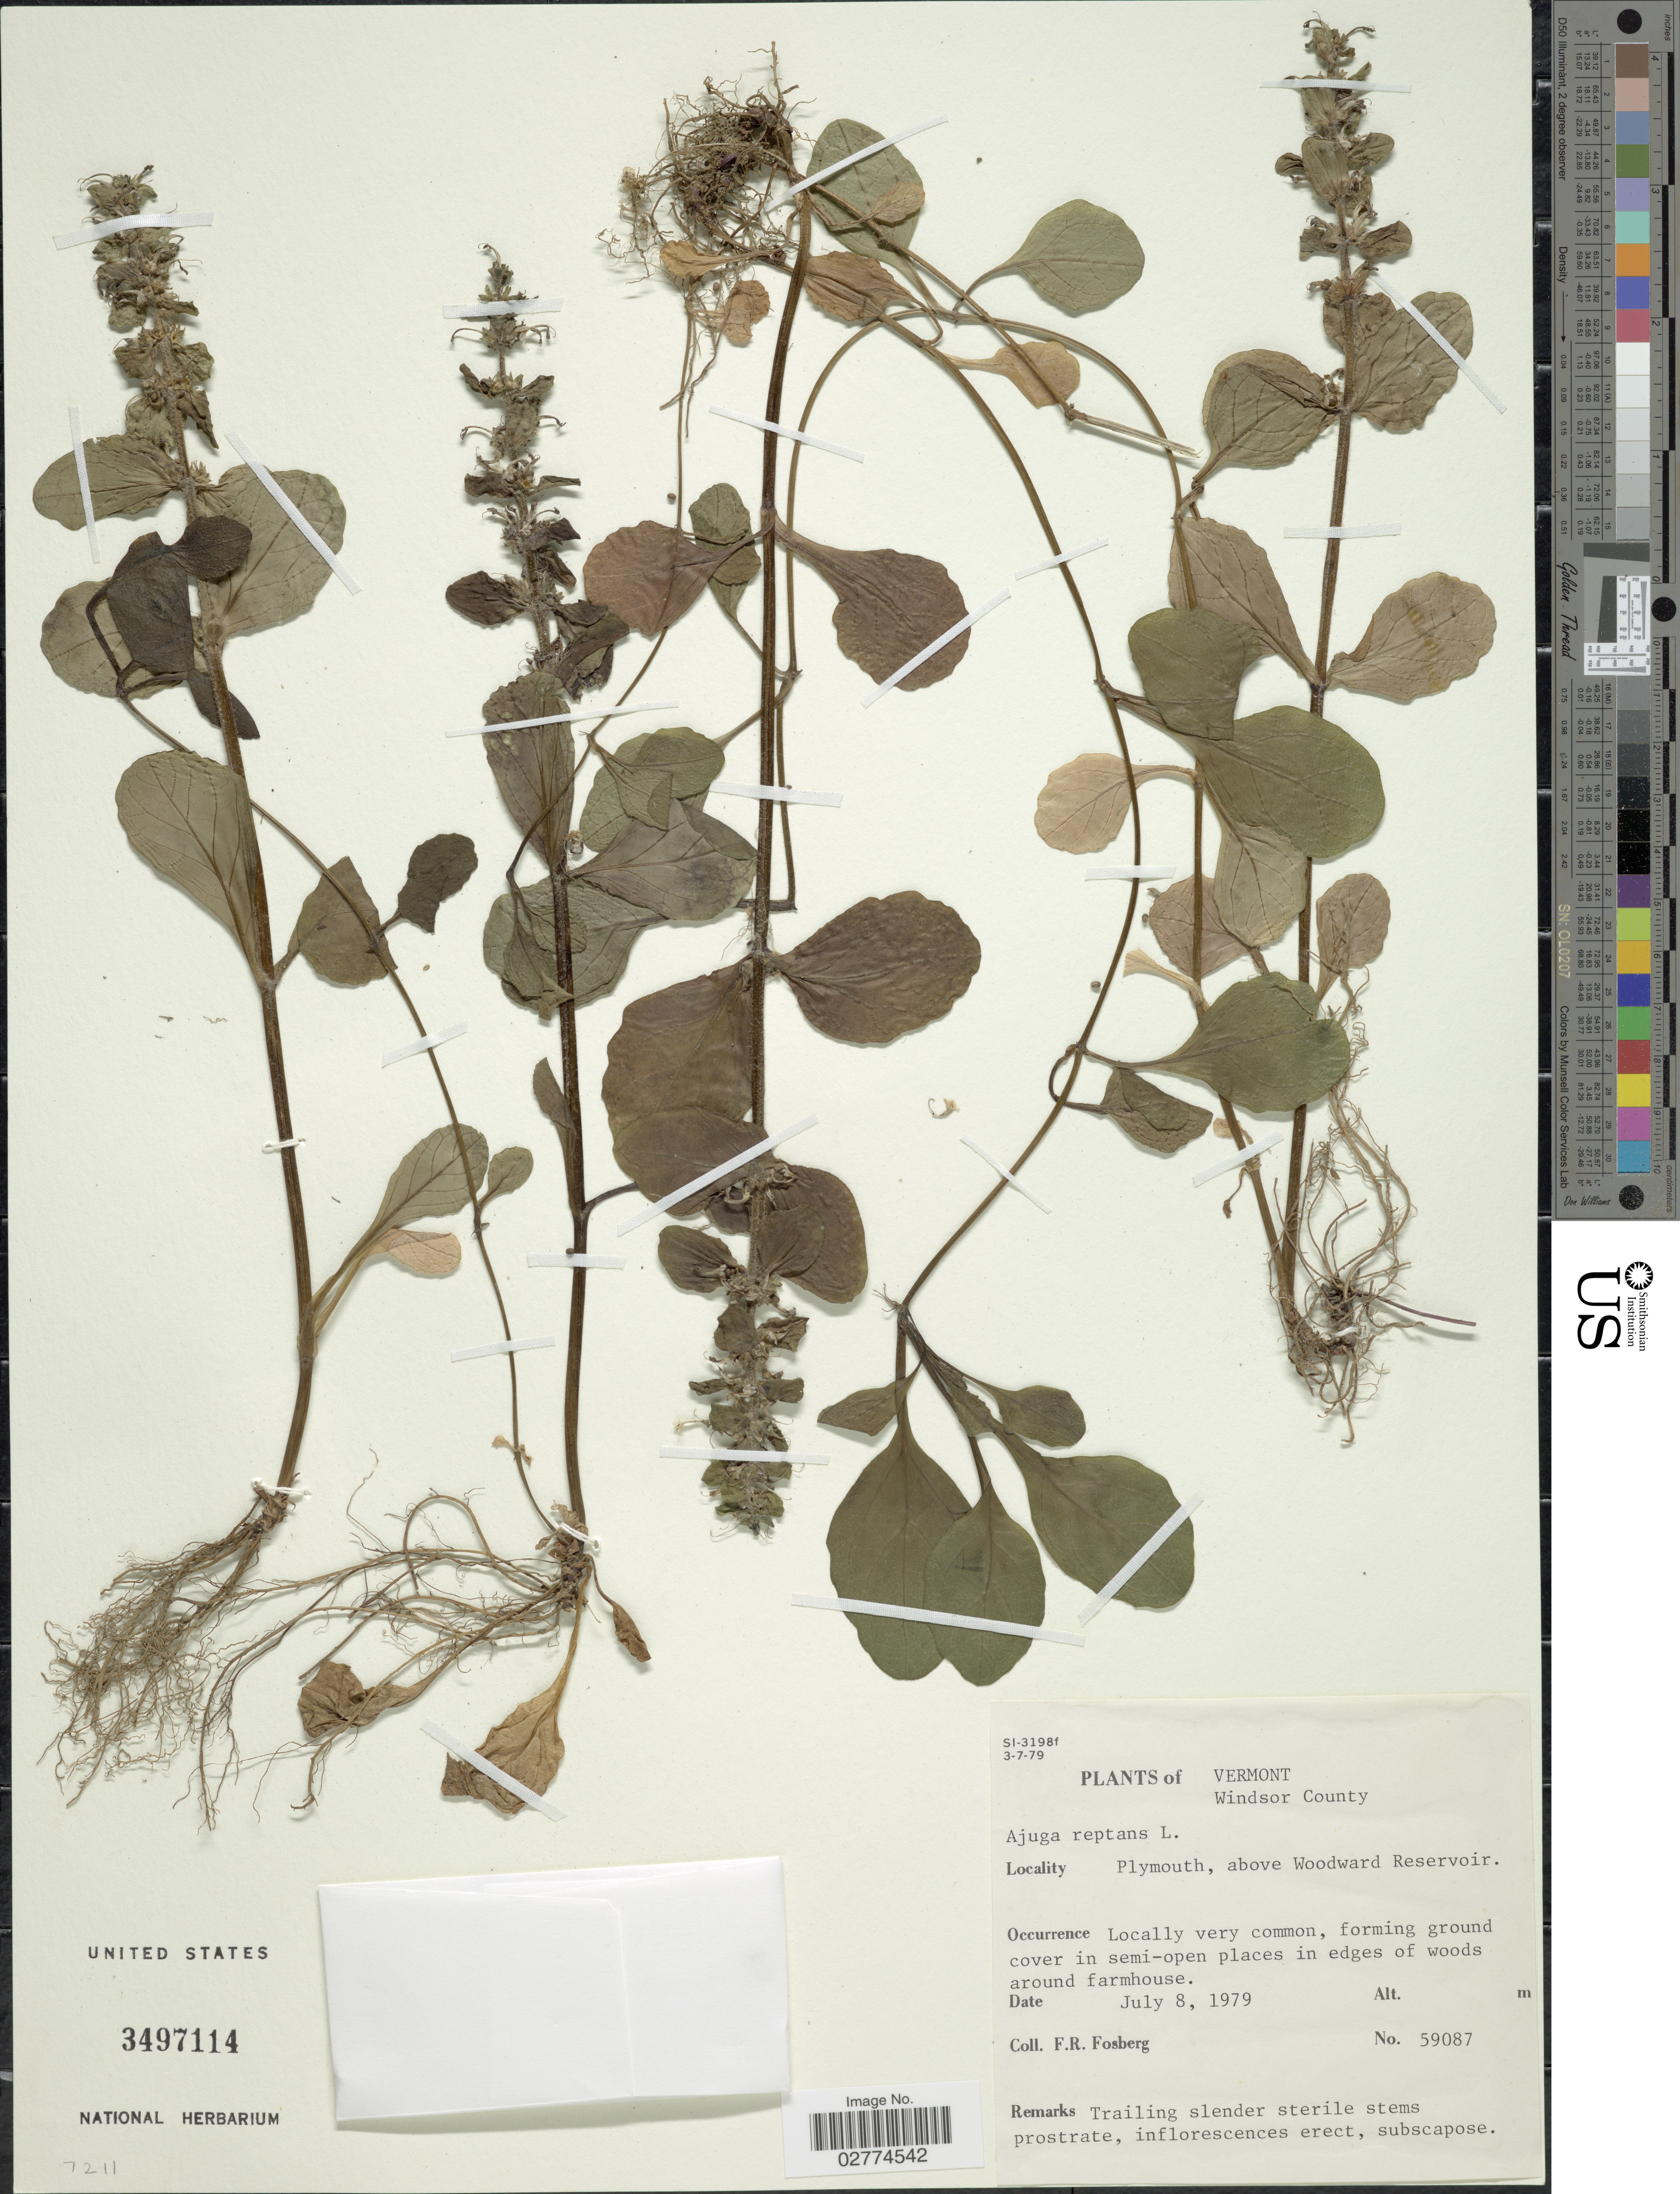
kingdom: Plantae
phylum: Tracheophyta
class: Magnoliopsida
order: Lamiales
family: Lamiaceae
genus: Ajuga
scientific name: Ajuga reptans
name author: L.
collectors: F. R. Fosberg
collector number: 59087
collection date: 1979-07-08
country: United States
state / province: Vermont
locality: Windsor County, Plymouth, above Woodward Reservoir.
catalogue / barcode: US 3497114